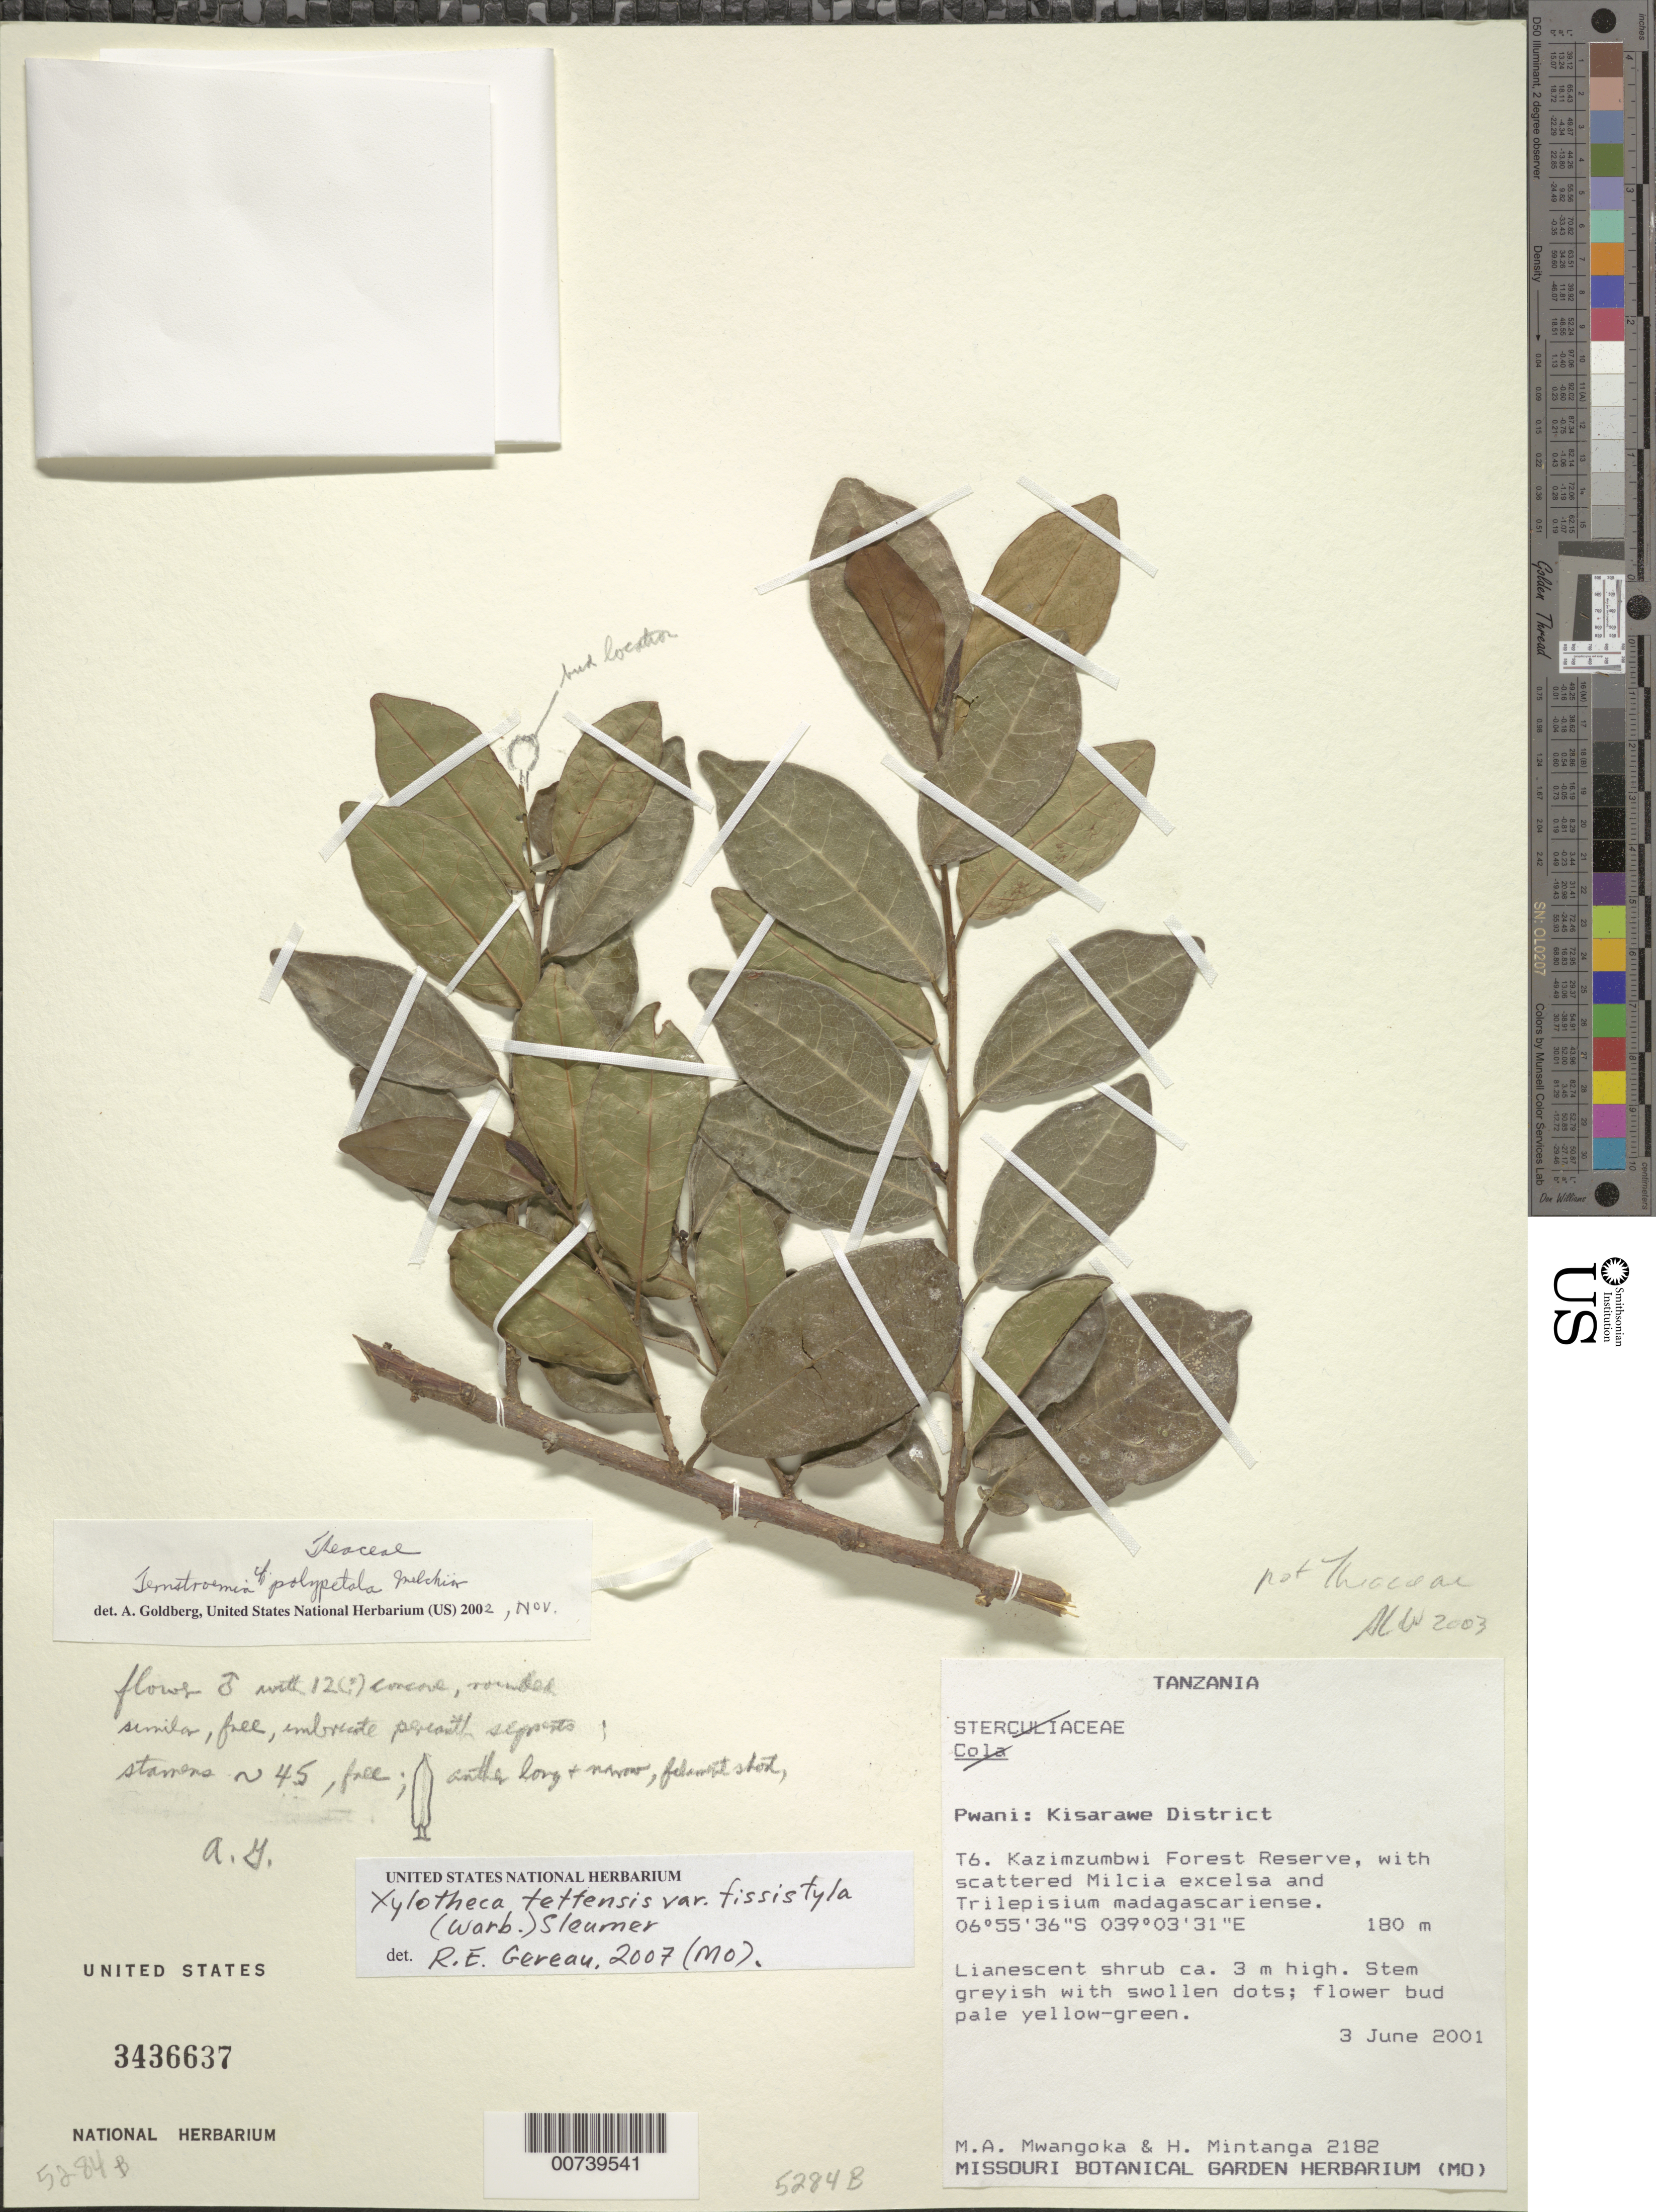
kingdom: Plantae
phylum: Tracheophyta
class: Magnoliopsida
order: Malpighiales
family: Achariaceae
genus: Xylotheca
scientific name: Xylotheca tettensis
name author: (Klotzsch) Gilg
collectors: M. A. Mwangoka & H. Mintanga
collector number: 2182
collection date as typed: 3 Jun 2001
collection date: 2001-06-03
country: Tanzania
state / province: Pwani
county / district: Kisarawe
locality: T6. Kazimzumbwi Forest Reserve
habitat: with scattered Milcia excelsa and Trilepisium madagascariense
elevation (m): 180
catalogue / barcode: US 3436637